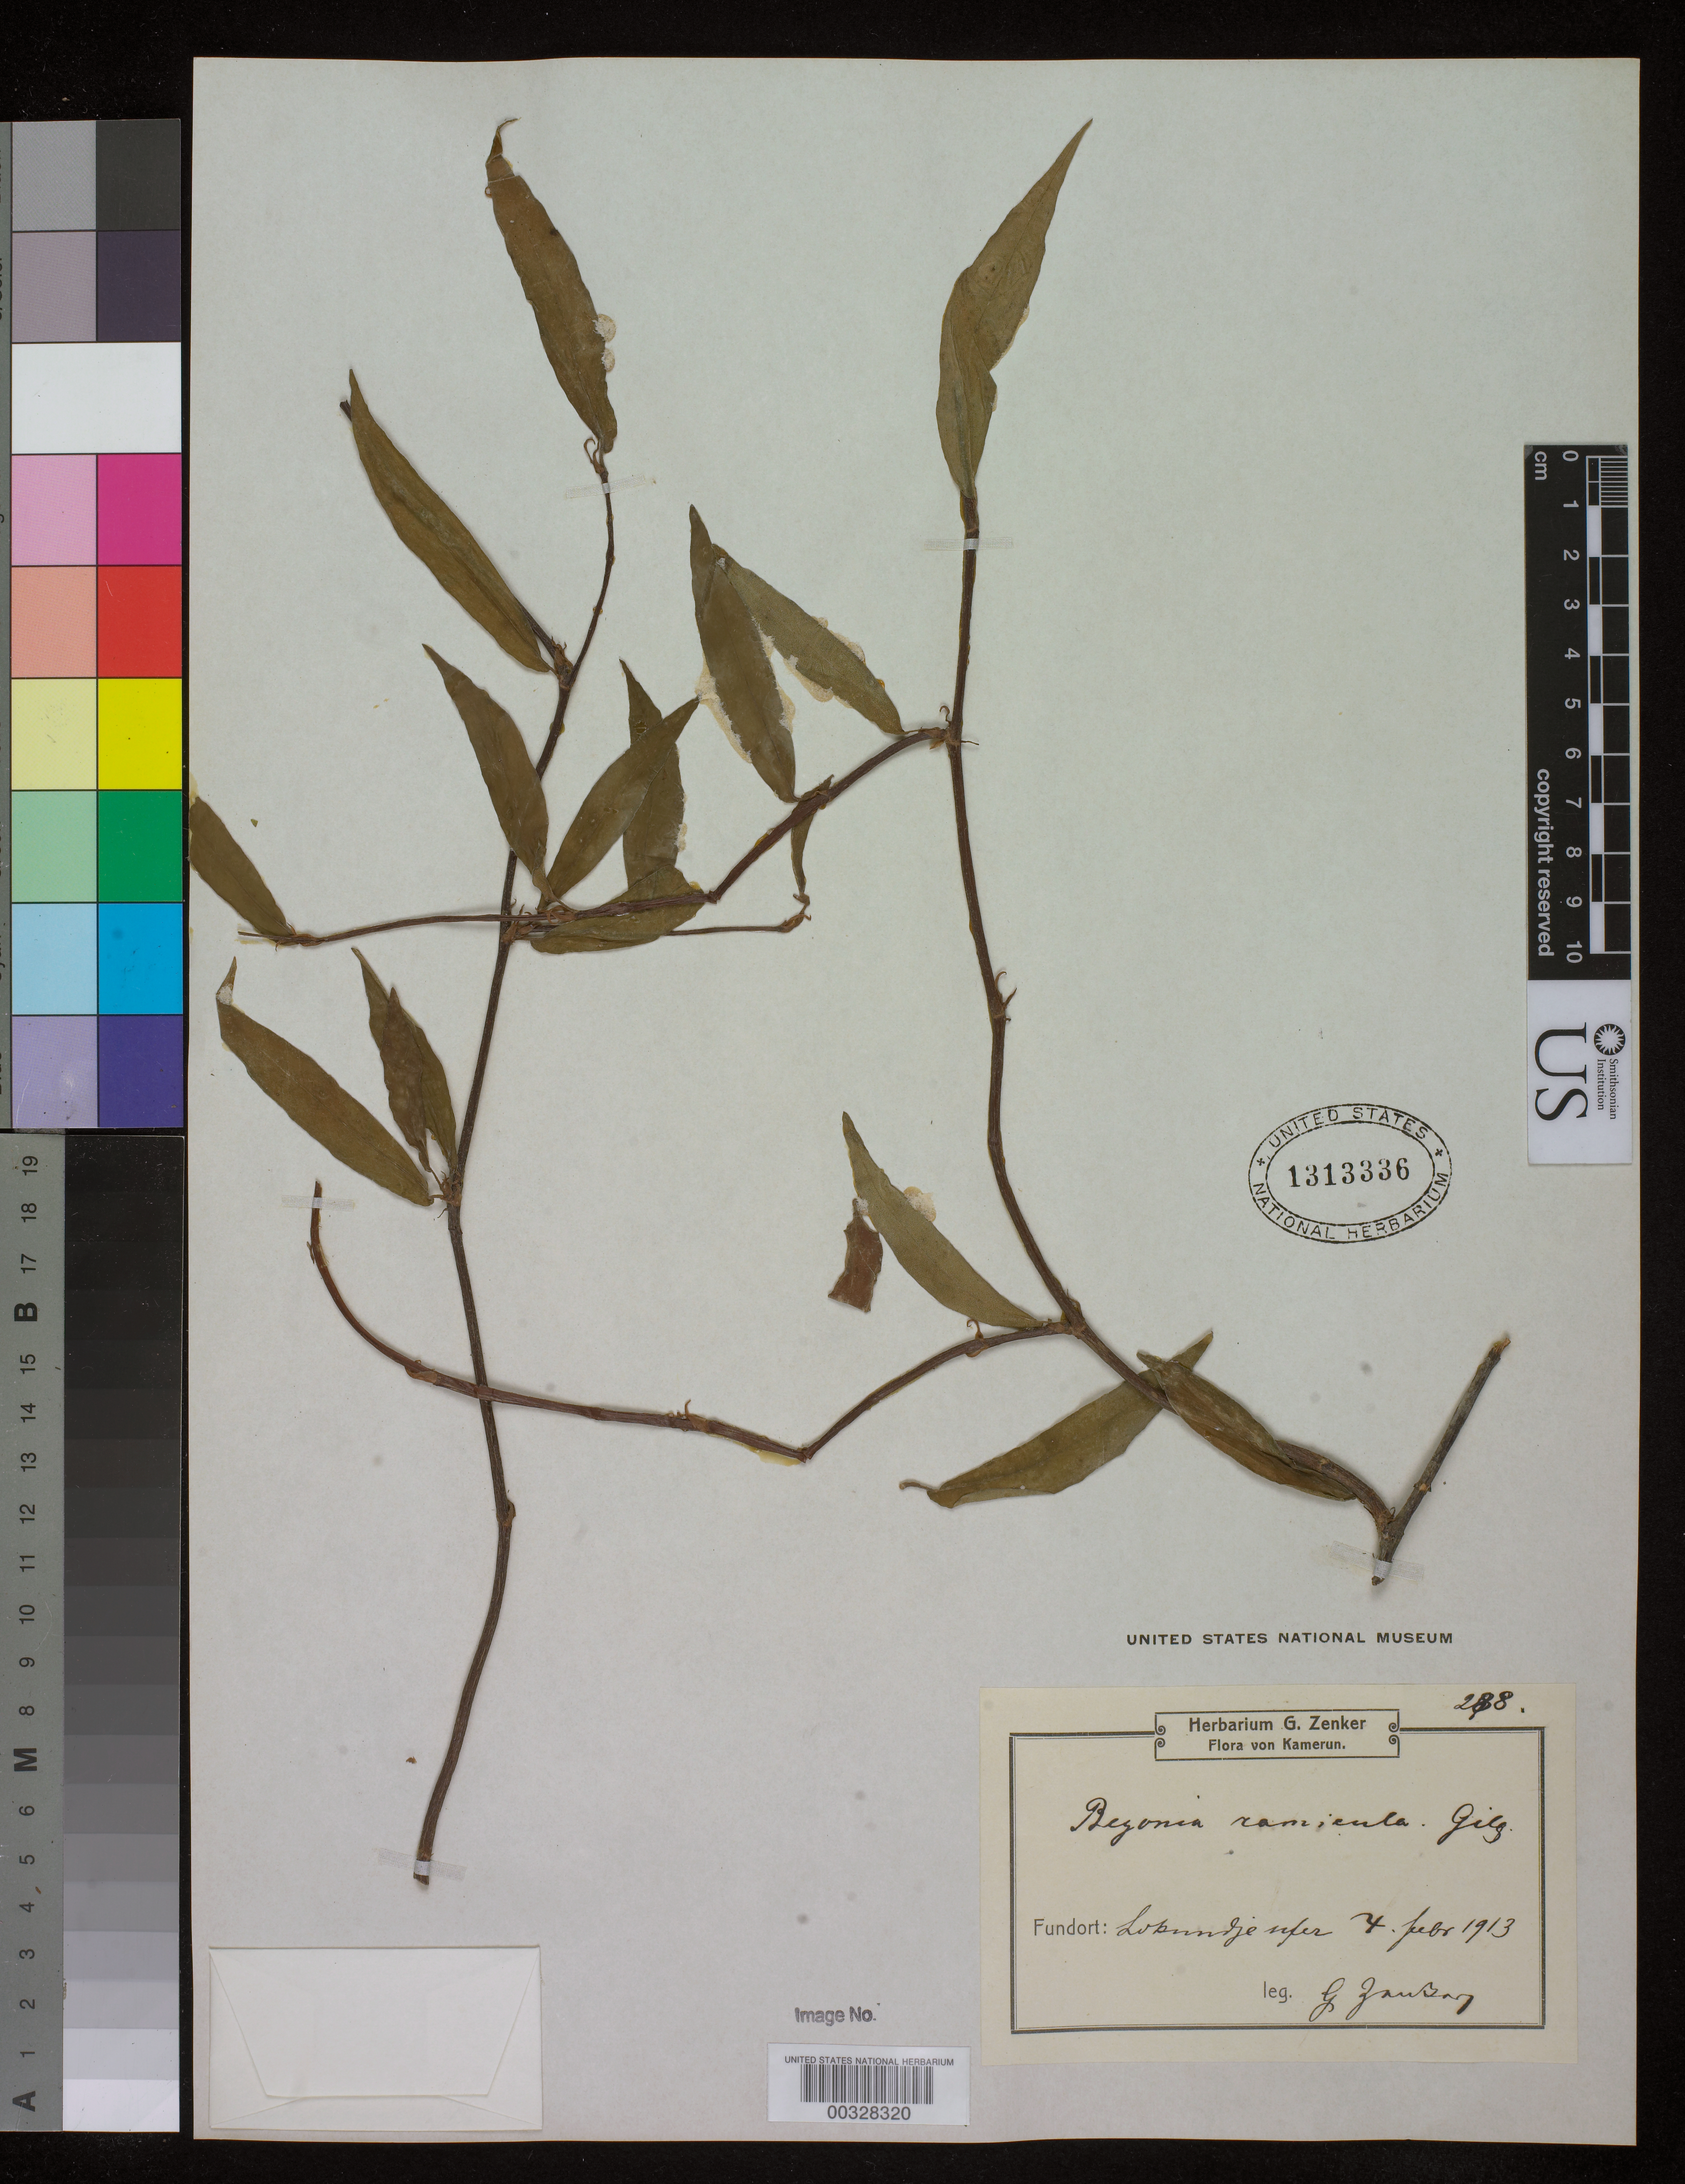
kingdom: Plantae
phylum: Tracheophyta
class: Magnoliopsida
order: Cucurbitales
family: Begoniaceae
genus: Begonia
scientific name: Begonia ramicola Gilg ined.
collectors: G. A. Zenker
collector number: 288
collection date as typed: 04 Feb 1913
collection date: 1913-02-04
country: Cameroon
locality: Lokundjenfer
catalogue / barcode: US 1313336